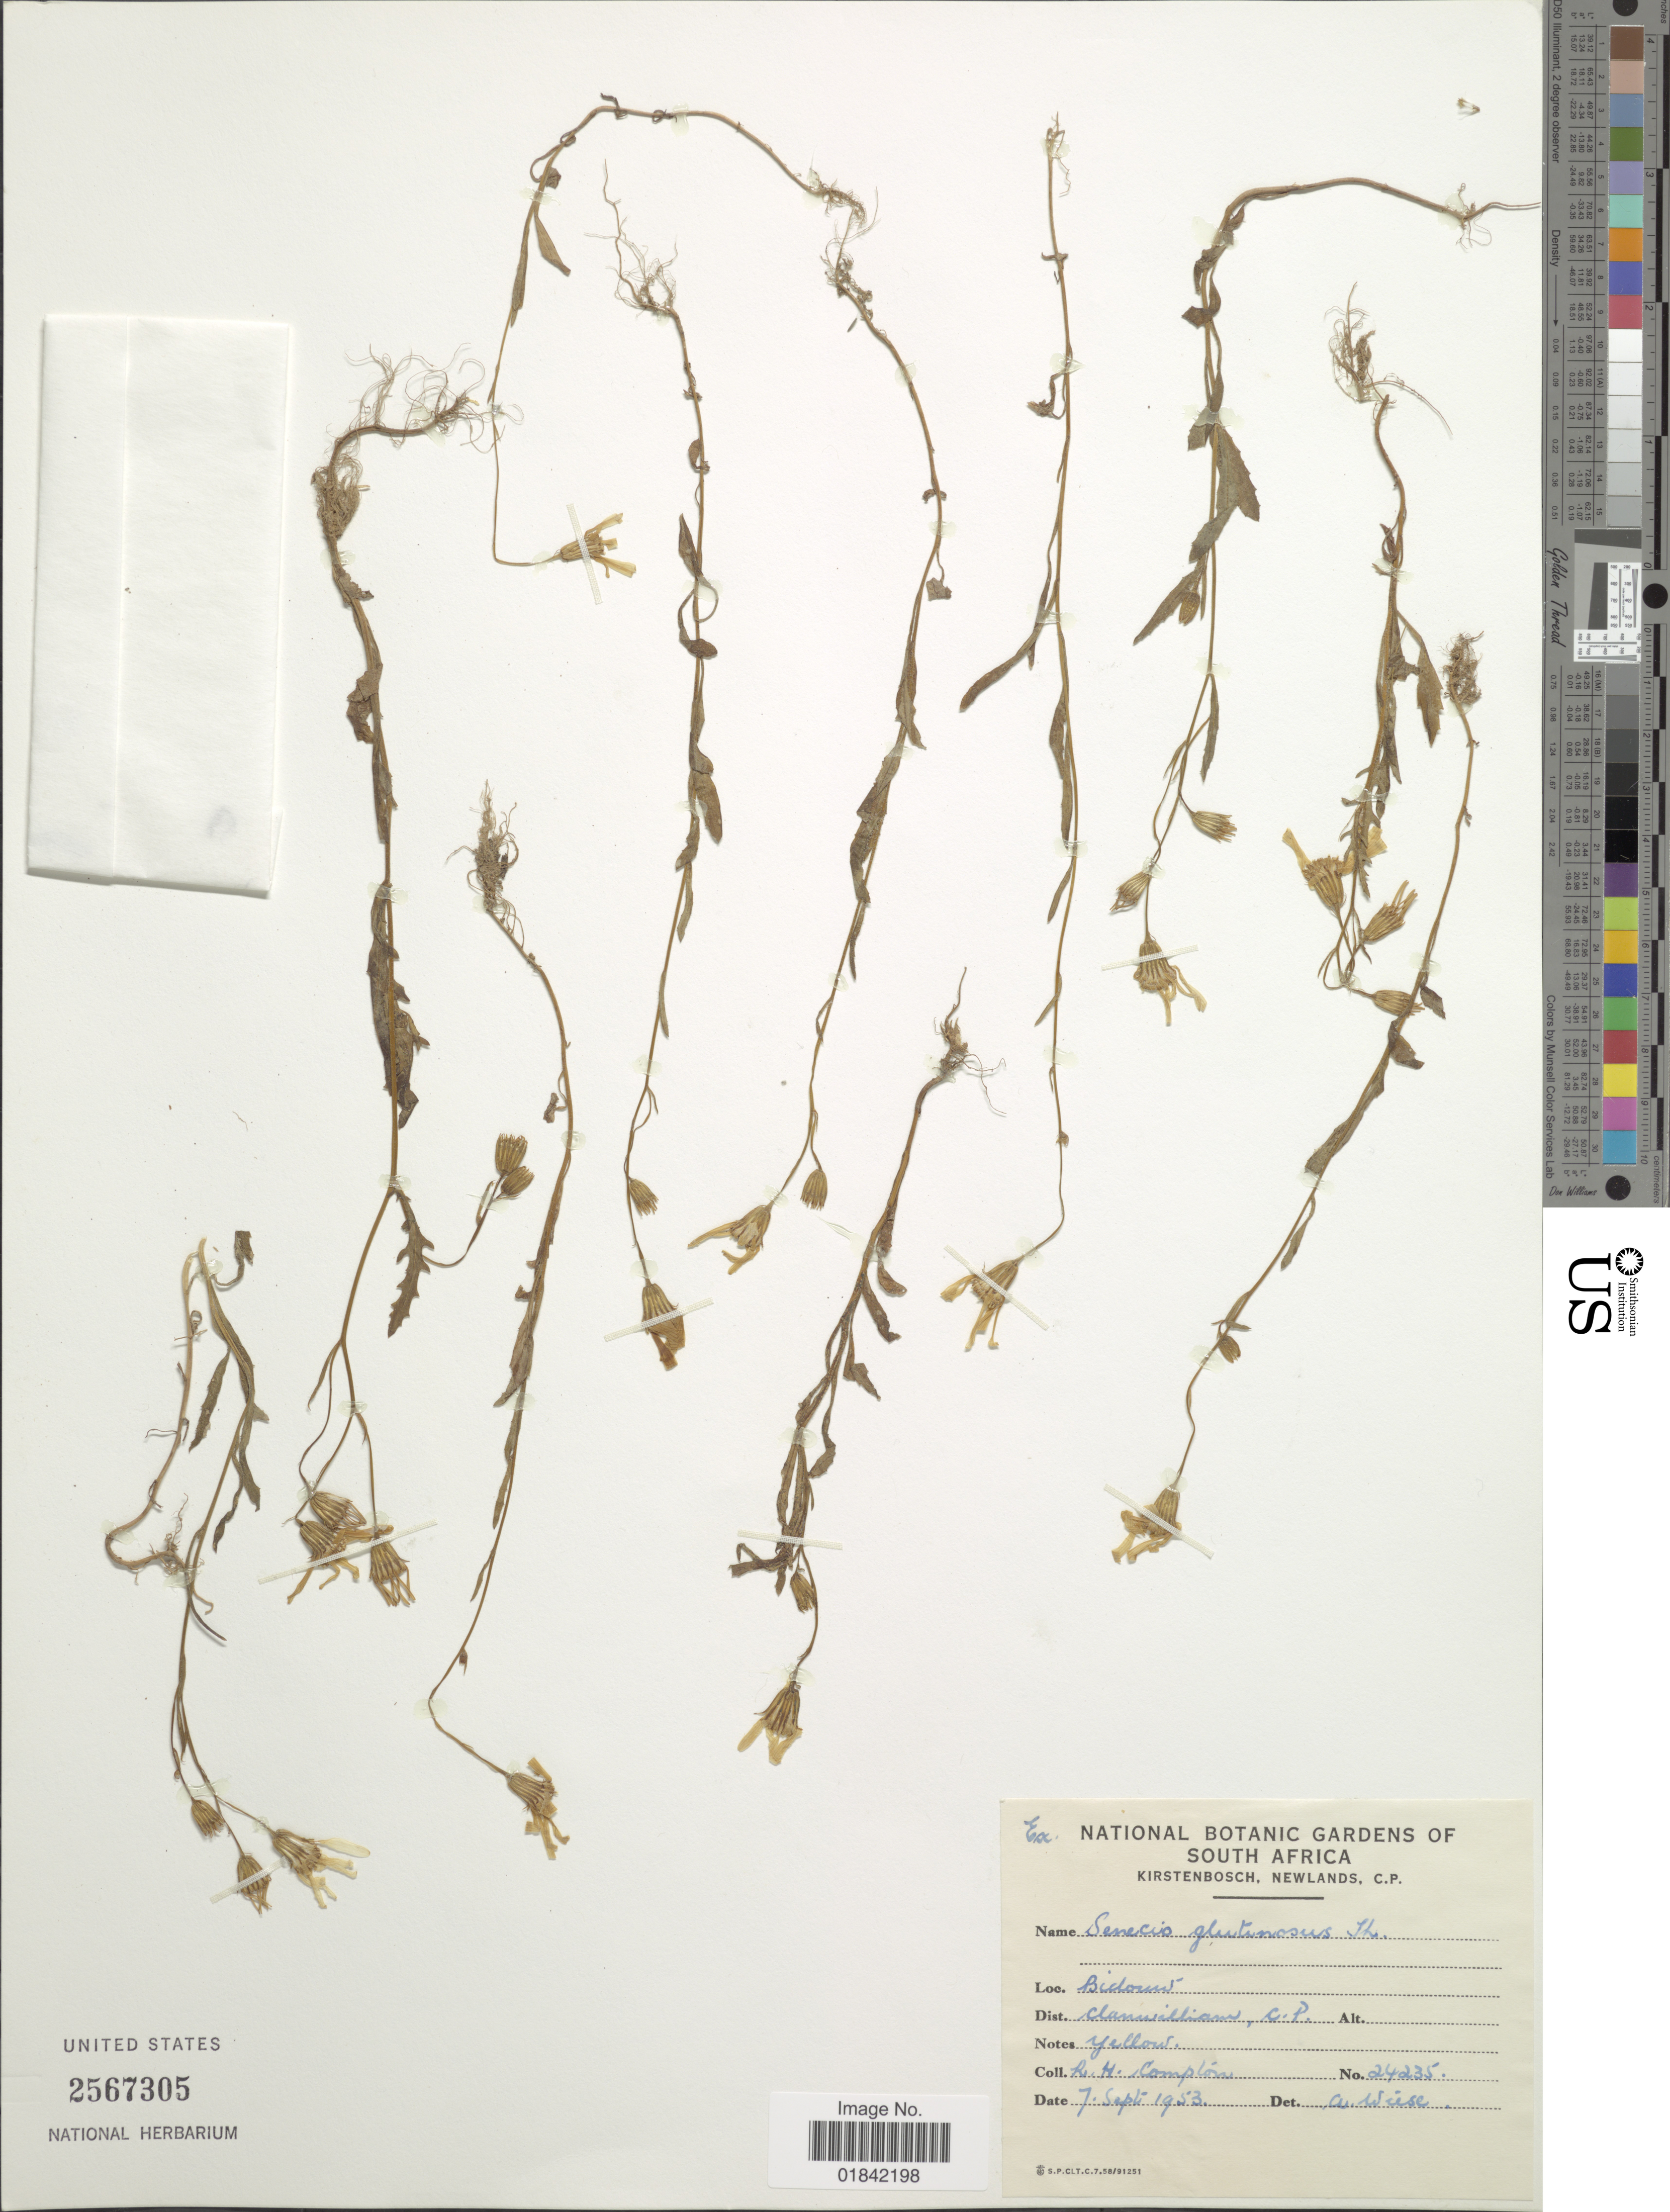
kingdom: Plantae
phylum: Tracheophyta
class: Magnoliopsida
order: Asterales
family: Asteraceae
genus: Senecio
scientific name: Senecio glutinosus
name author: Thunb.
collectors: R. H. Compton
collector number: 24235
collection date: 1953-09-07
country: South Africa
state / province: Western Cape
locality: Bidown, Clanwilliam, C. P.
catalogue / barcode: US 2567305